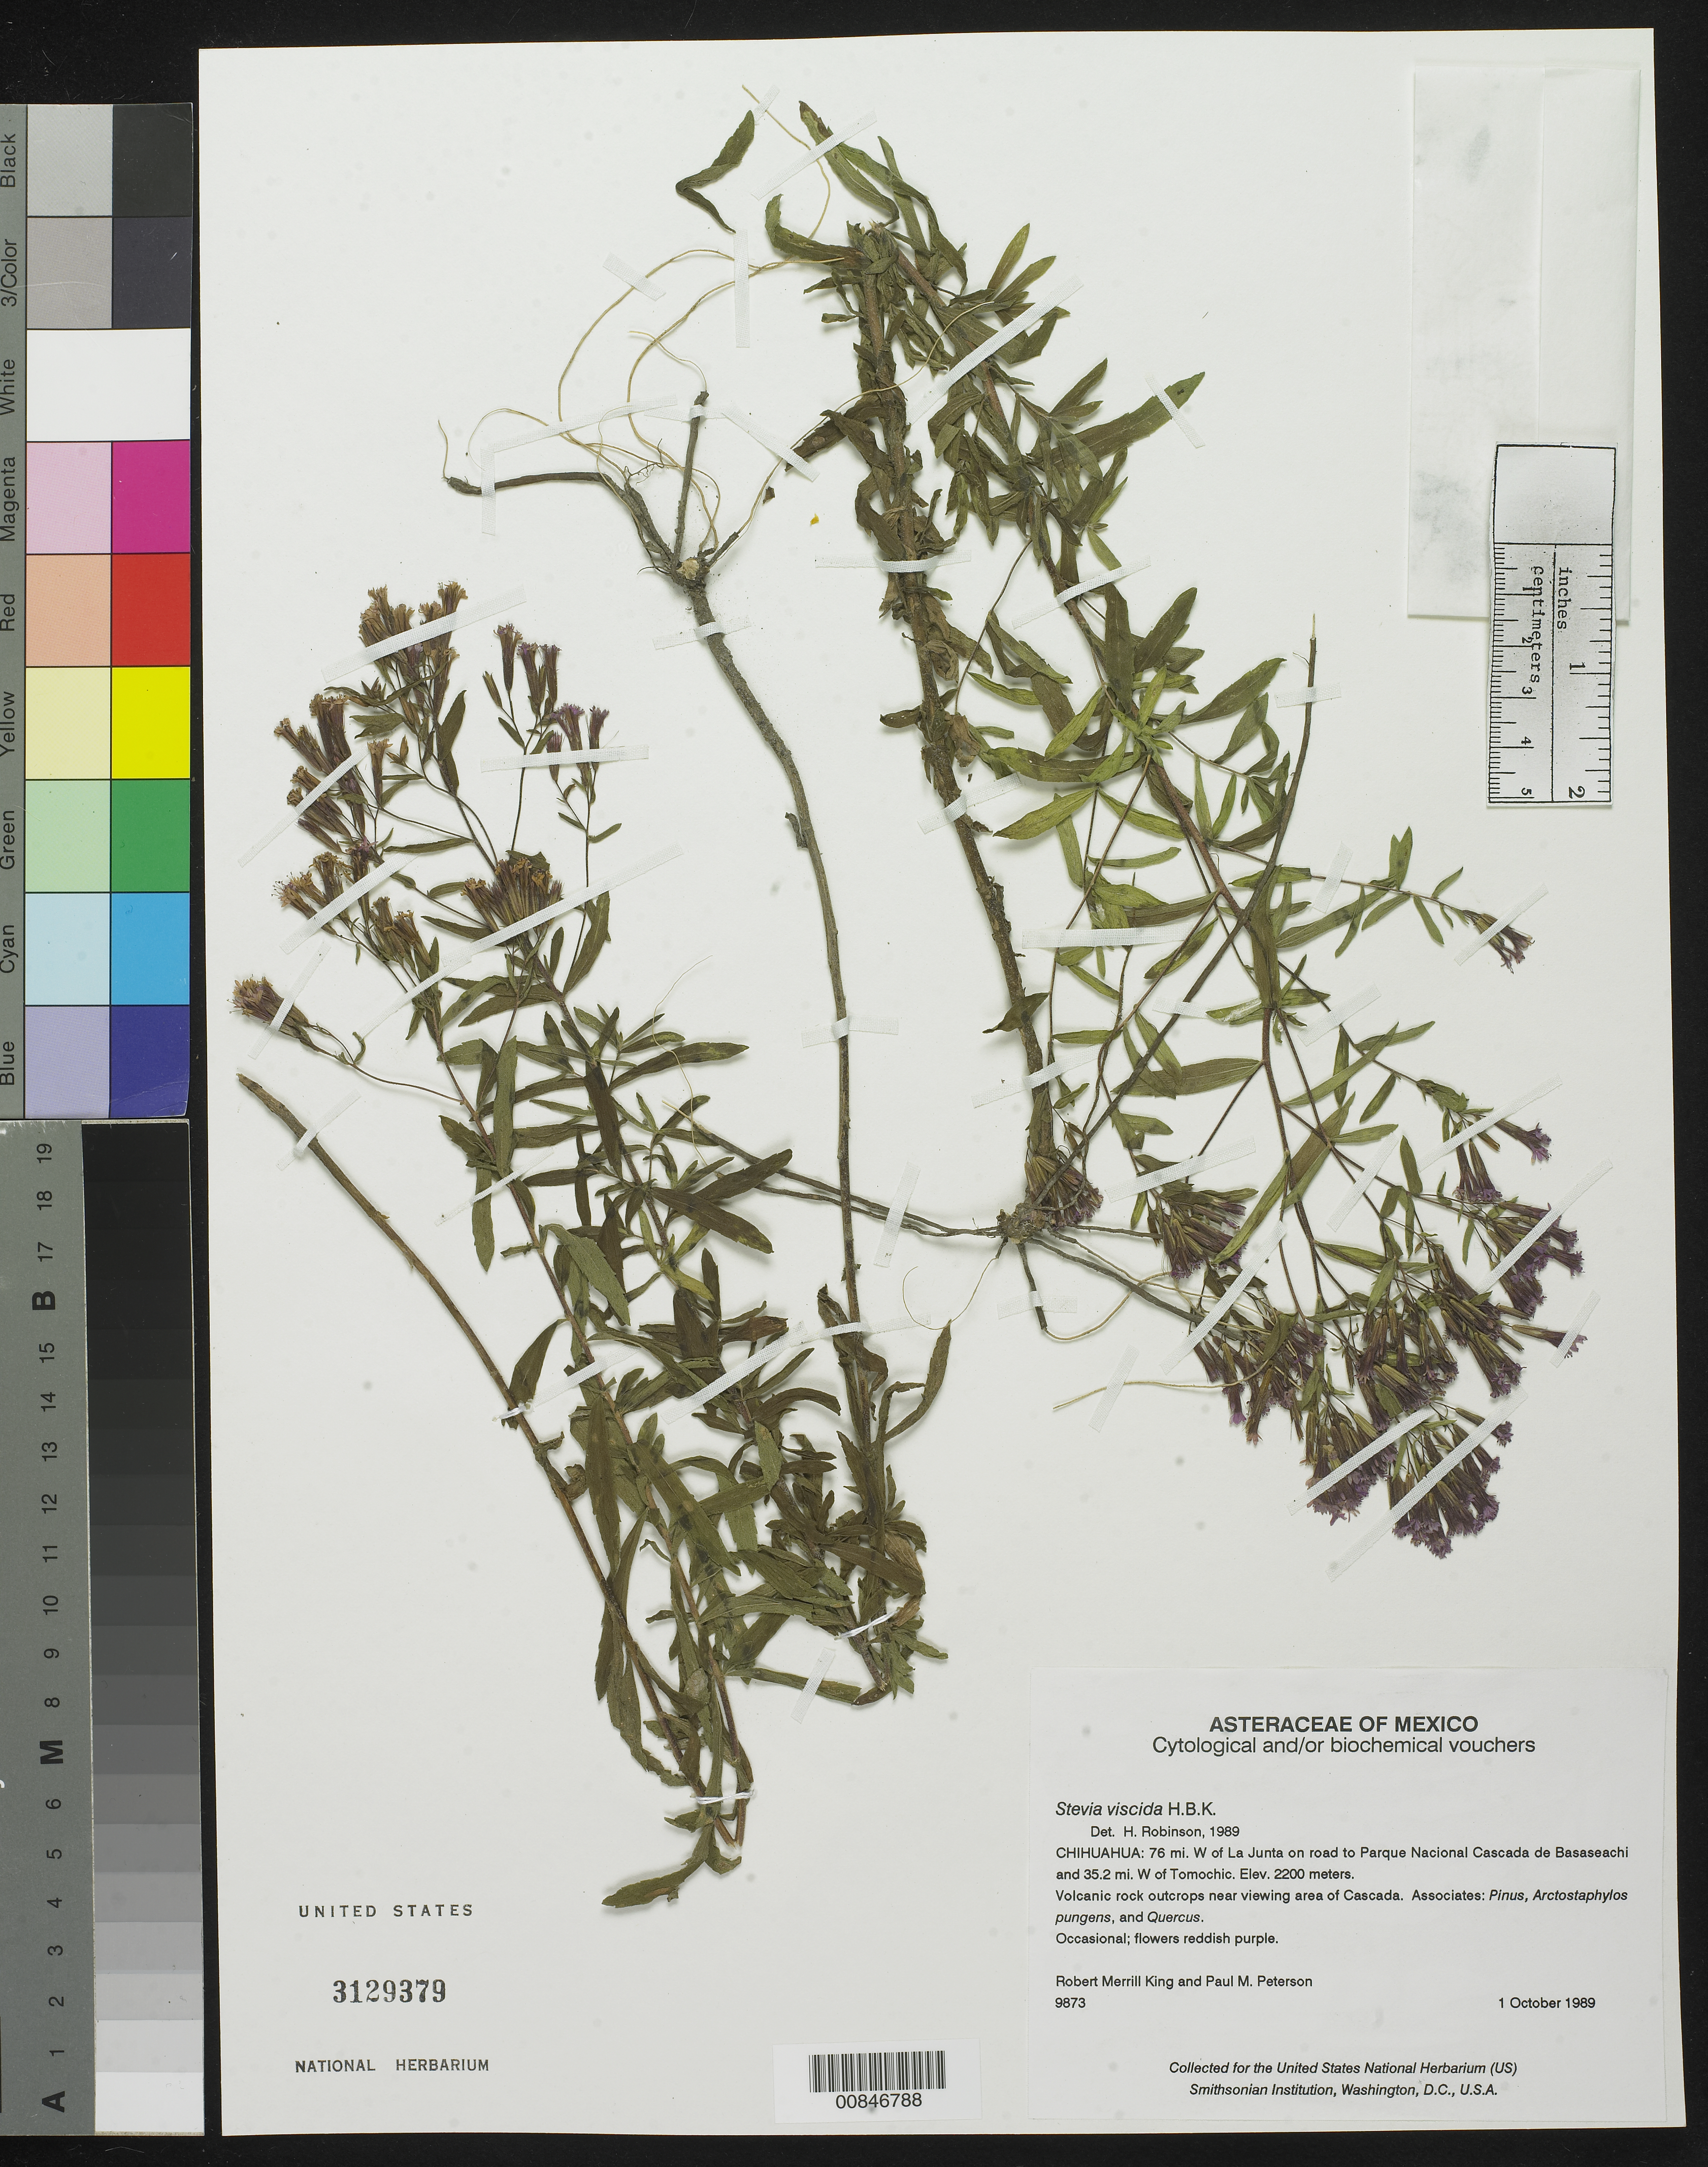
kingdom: Plantae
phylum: Tracheophyta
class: Magnoliopsida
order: Asterales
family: Asteraceae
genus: Stevia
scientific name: Stevia viscida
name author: Kunth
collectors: R. M. King & P. M. Peterson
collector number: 9873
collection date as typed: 01 Oct 1989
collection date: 1989-10-01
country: Mexico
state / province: Chihuahua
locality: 76 mi. W of La Junta on road to Parque Nacional Cascada de Basaseachic and 35.2 mi. W of Tomochic.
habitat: Volcanic rock outcrops near viewing area of Cascada. Associates: Pinus, Arctostaphylos pungens, and Quercus.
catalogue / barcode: US 3129379